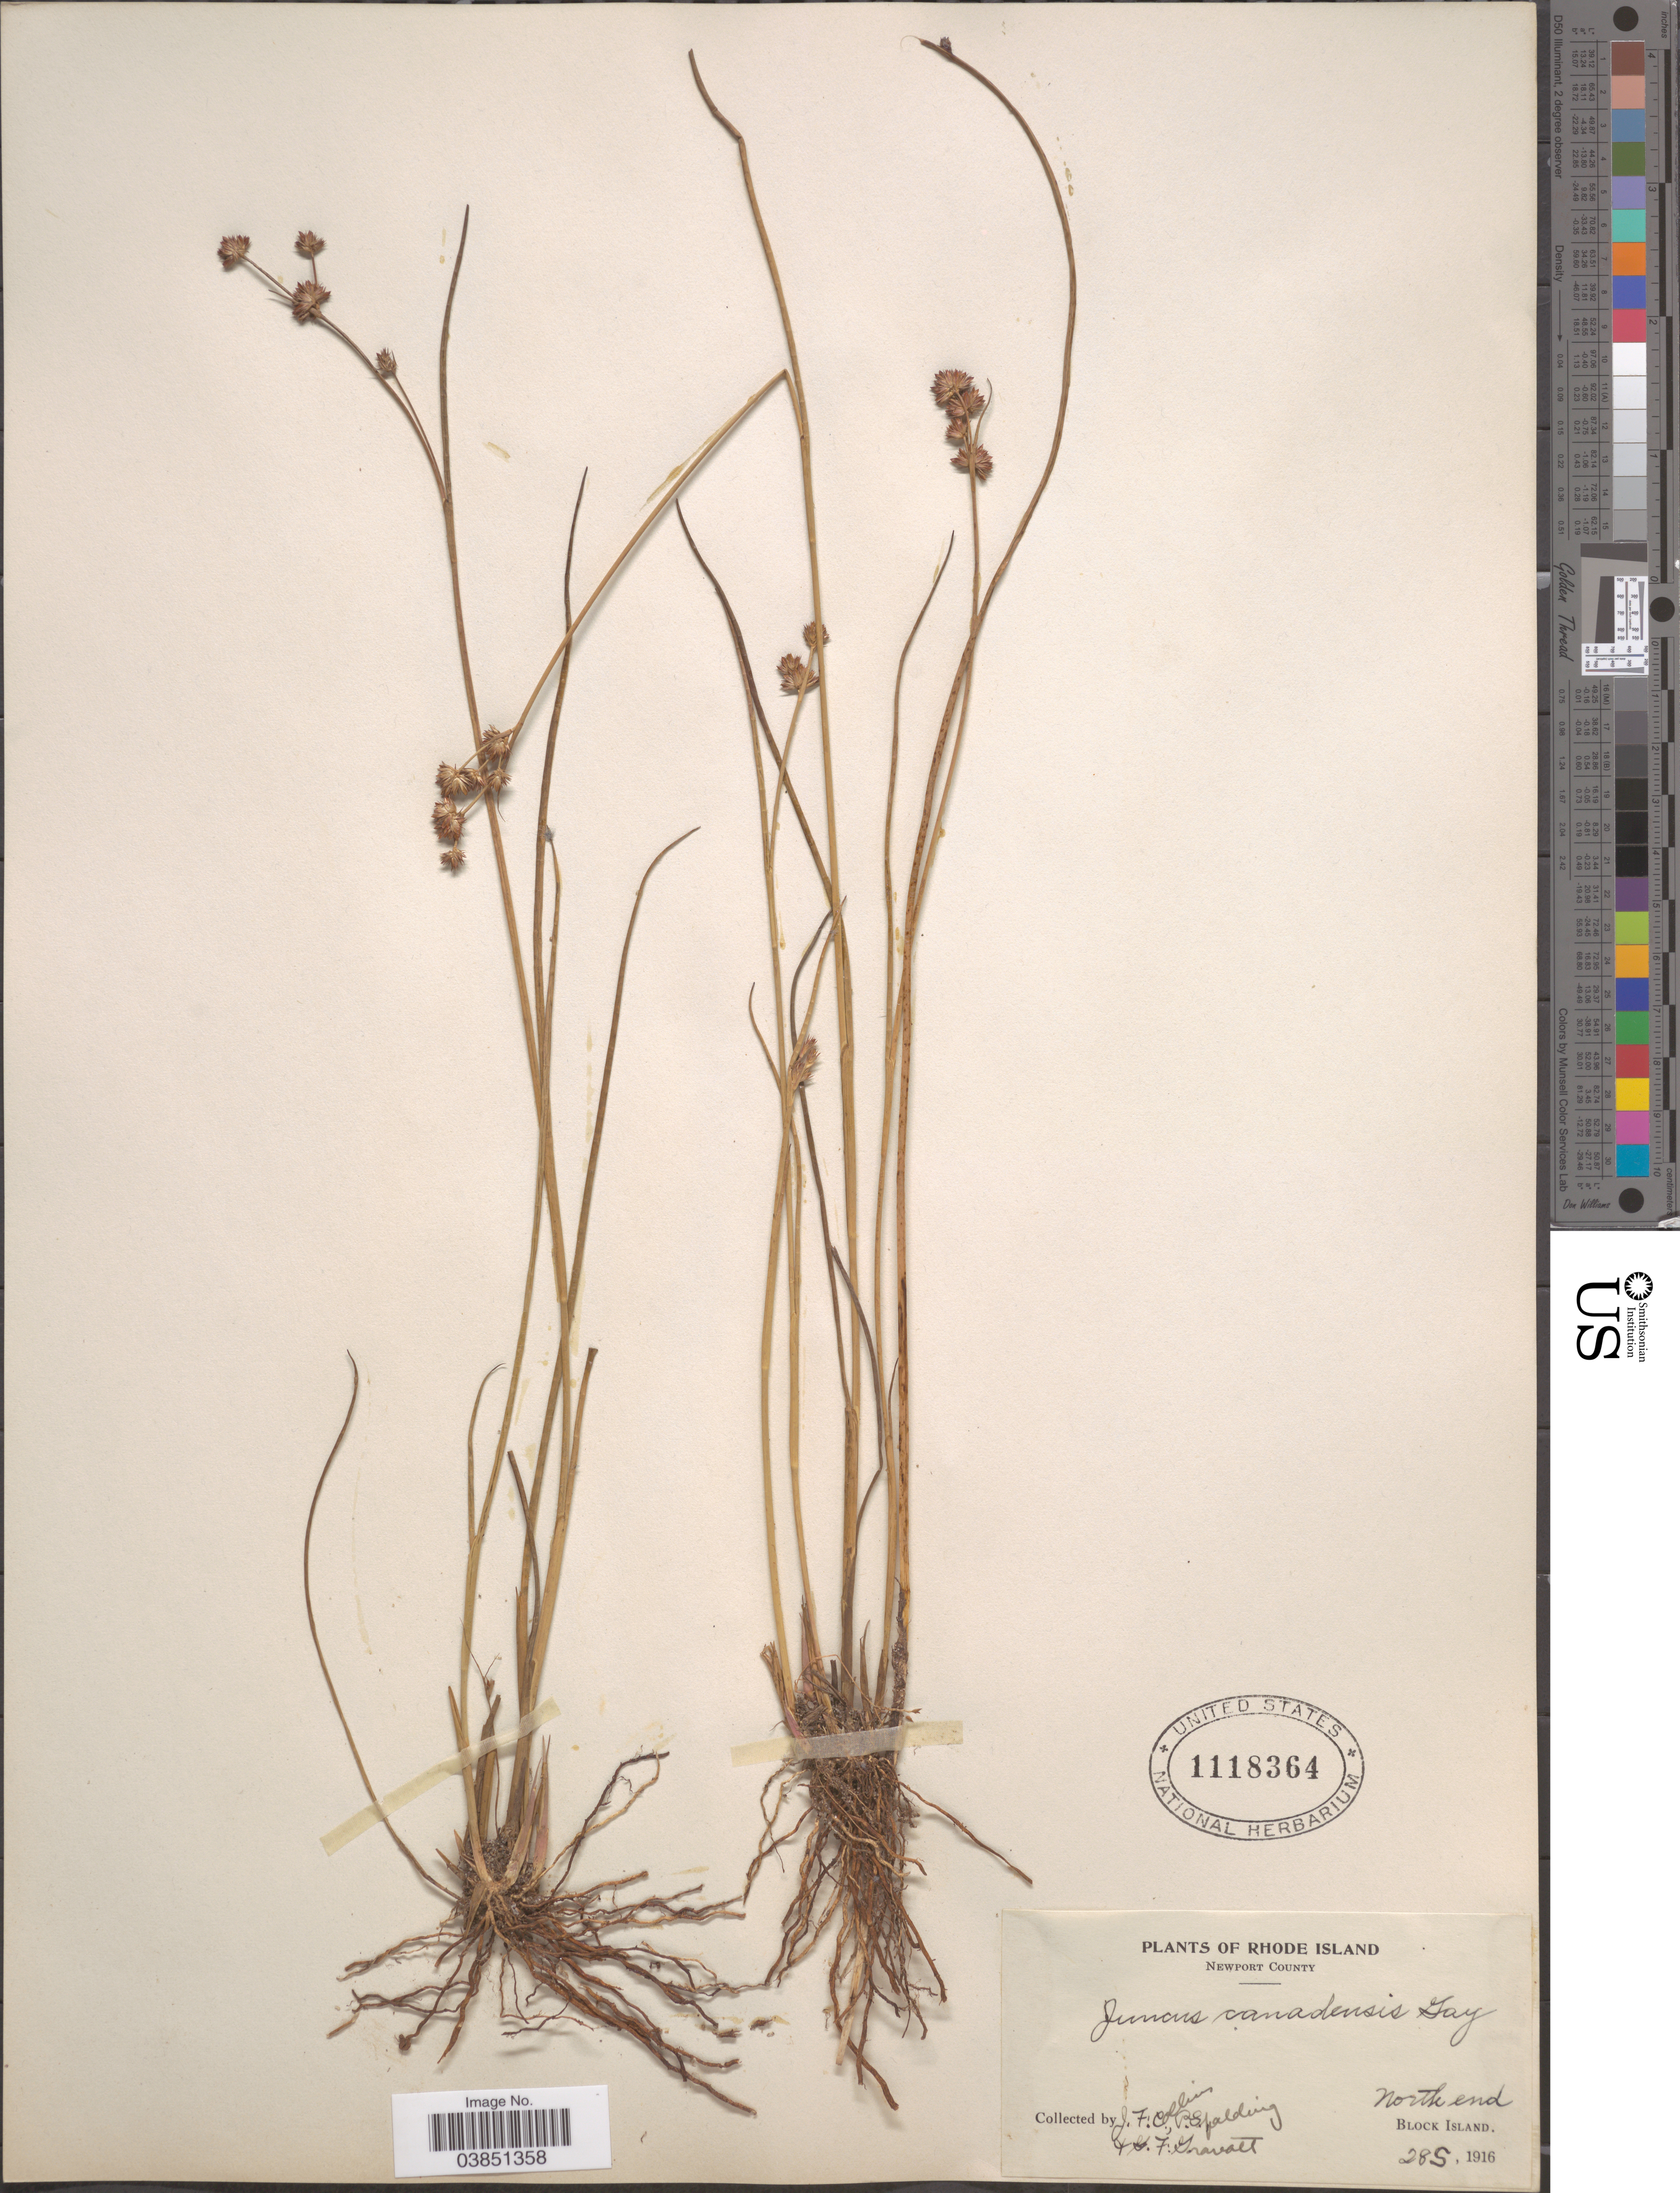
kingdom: Plantae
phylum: Tracheophyta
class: Liliopsida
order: Poales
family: Juncaceae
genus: Juncus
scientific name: Juncus canadensis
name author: J. Gay ex Laharpe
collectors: J. Collins, P. Spalding & G. Gravalt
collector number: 285?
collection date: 1916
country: United States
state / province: Rhode Island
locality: Newport County. North end Block Island.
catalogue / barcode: US 1118364